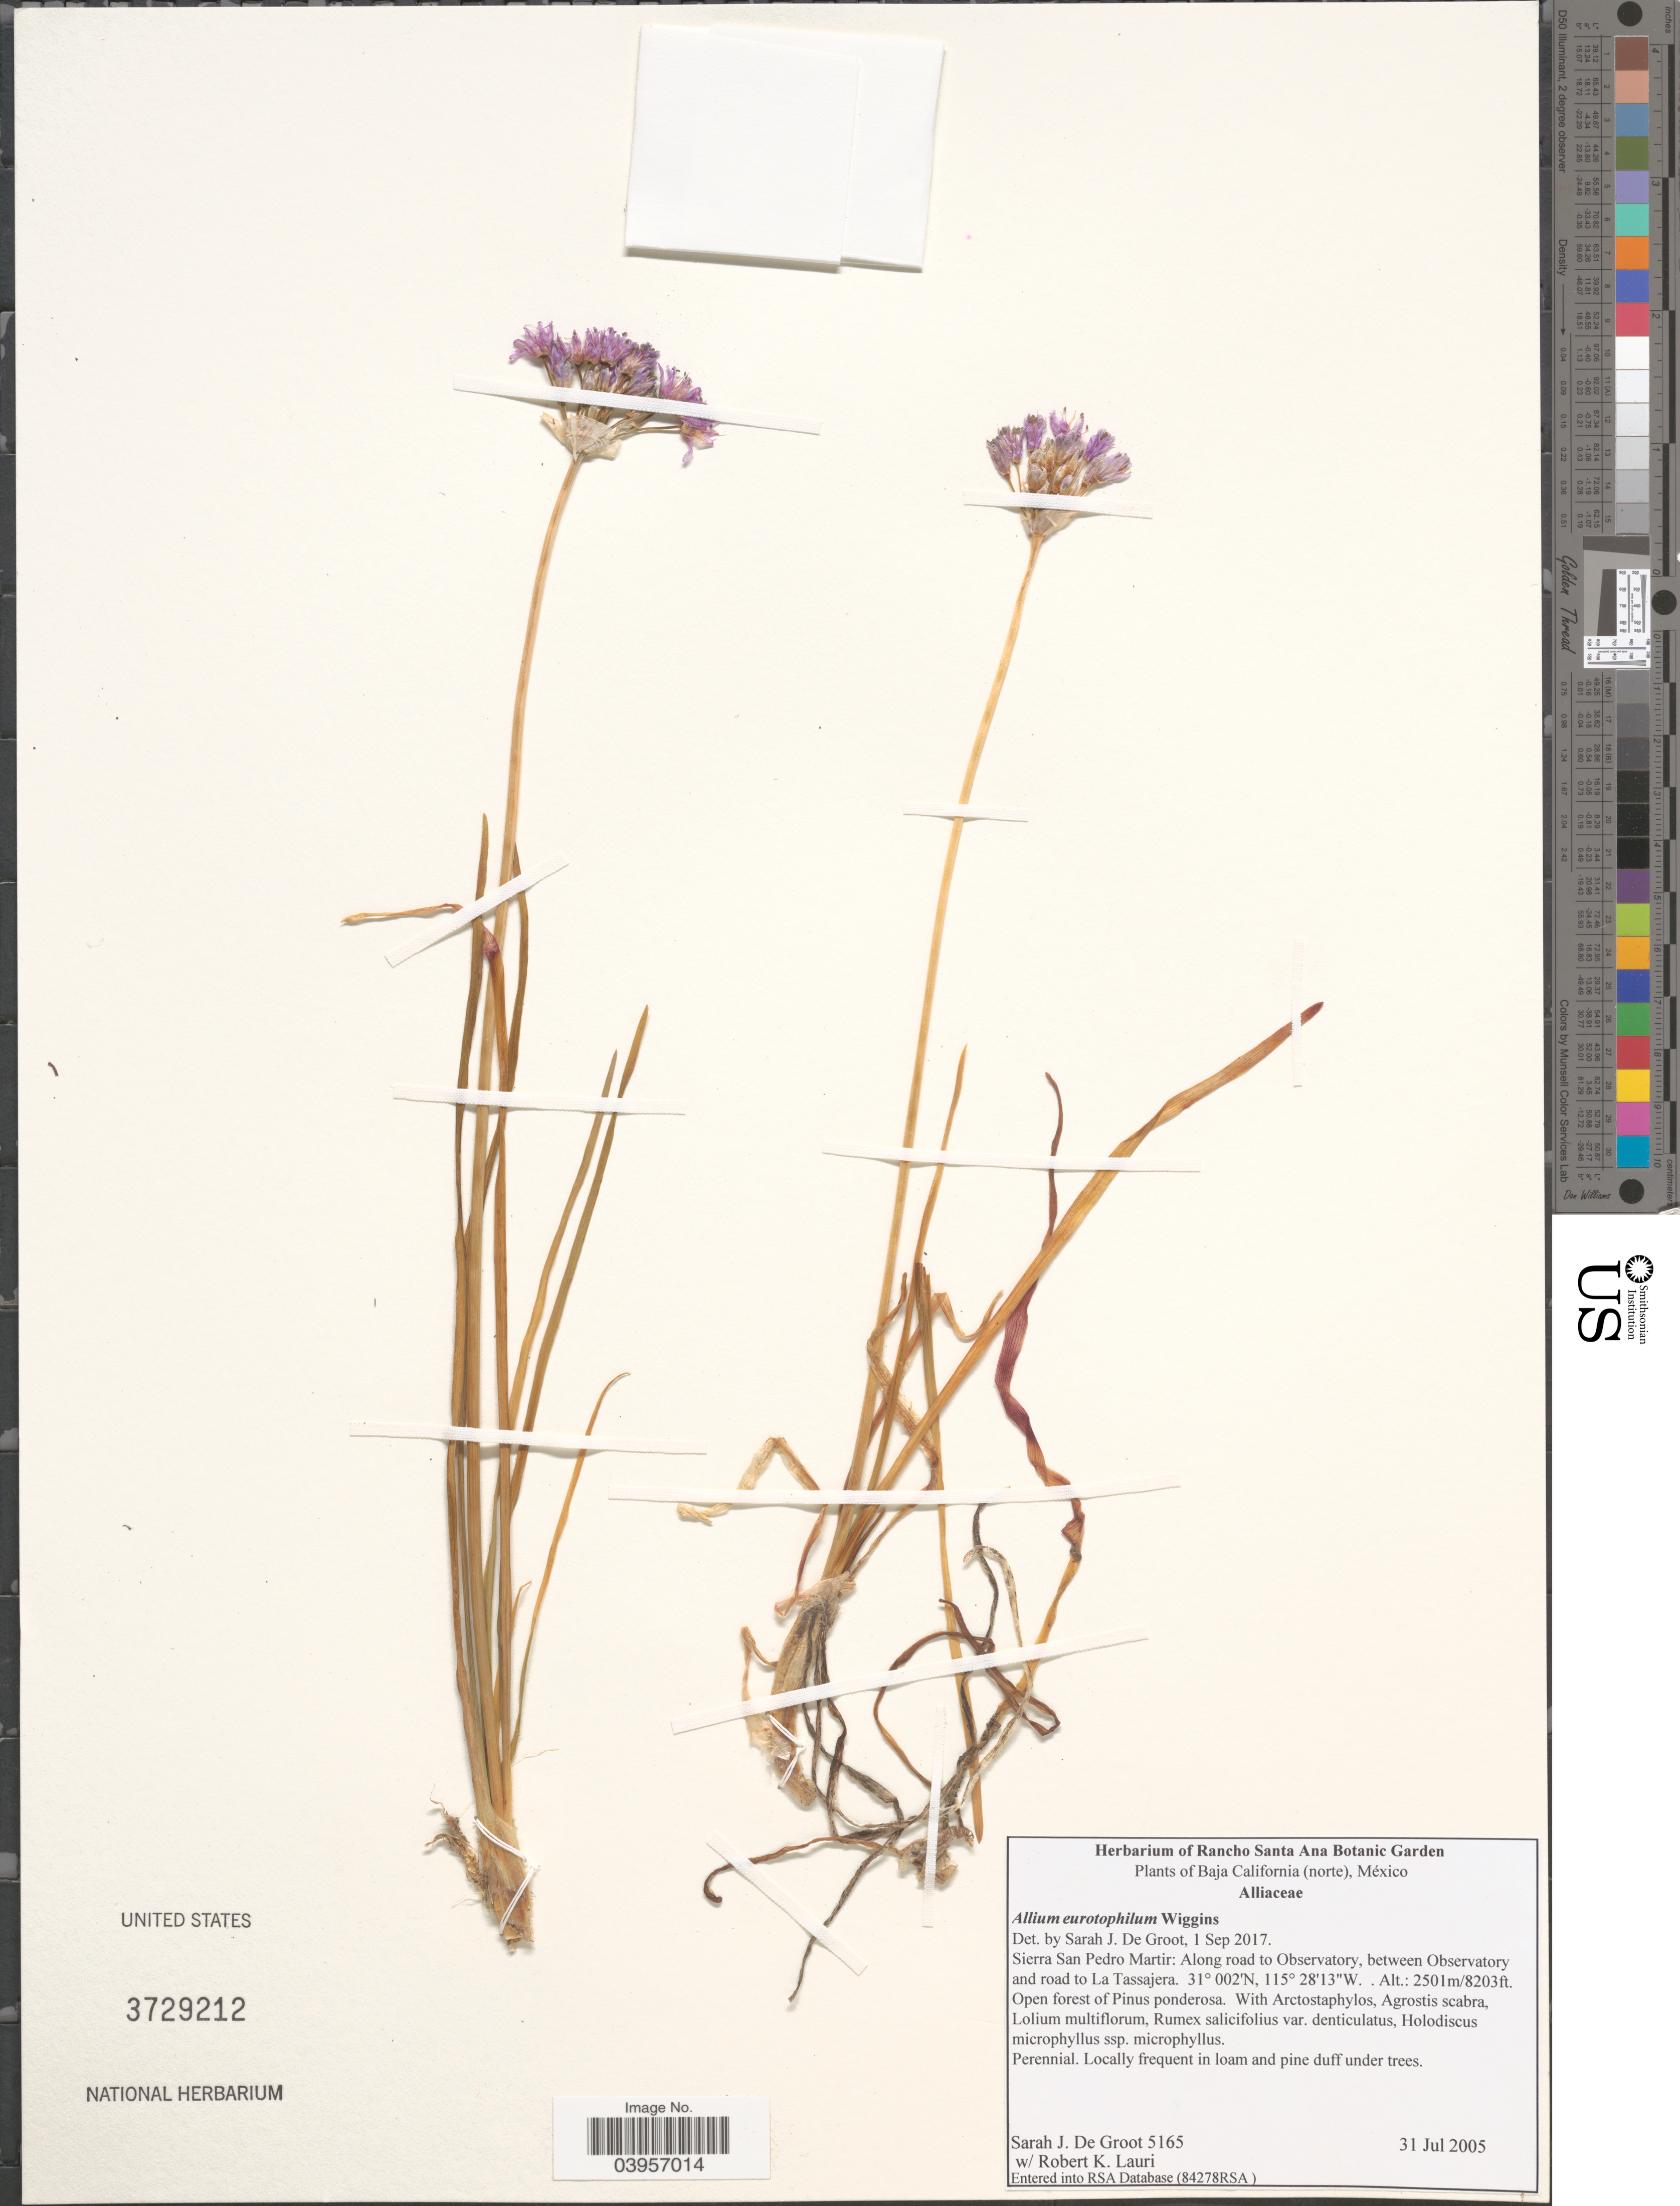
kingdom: Plantae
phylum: Tracheophyta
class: Liliopsida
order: Asparagales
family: Amaryllidaceae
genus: Allium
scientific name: Allium eurotophilum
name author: Wiggins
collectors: S. De Groot & R. Lauri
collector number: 5165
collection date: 2005-07-31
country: Mexico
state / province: Baja California Norte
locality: Sierra San Pedro Martir: Along road to Observatory, between Observatory and road to La Tassajera.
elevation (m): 2501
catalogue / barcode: US 3729212